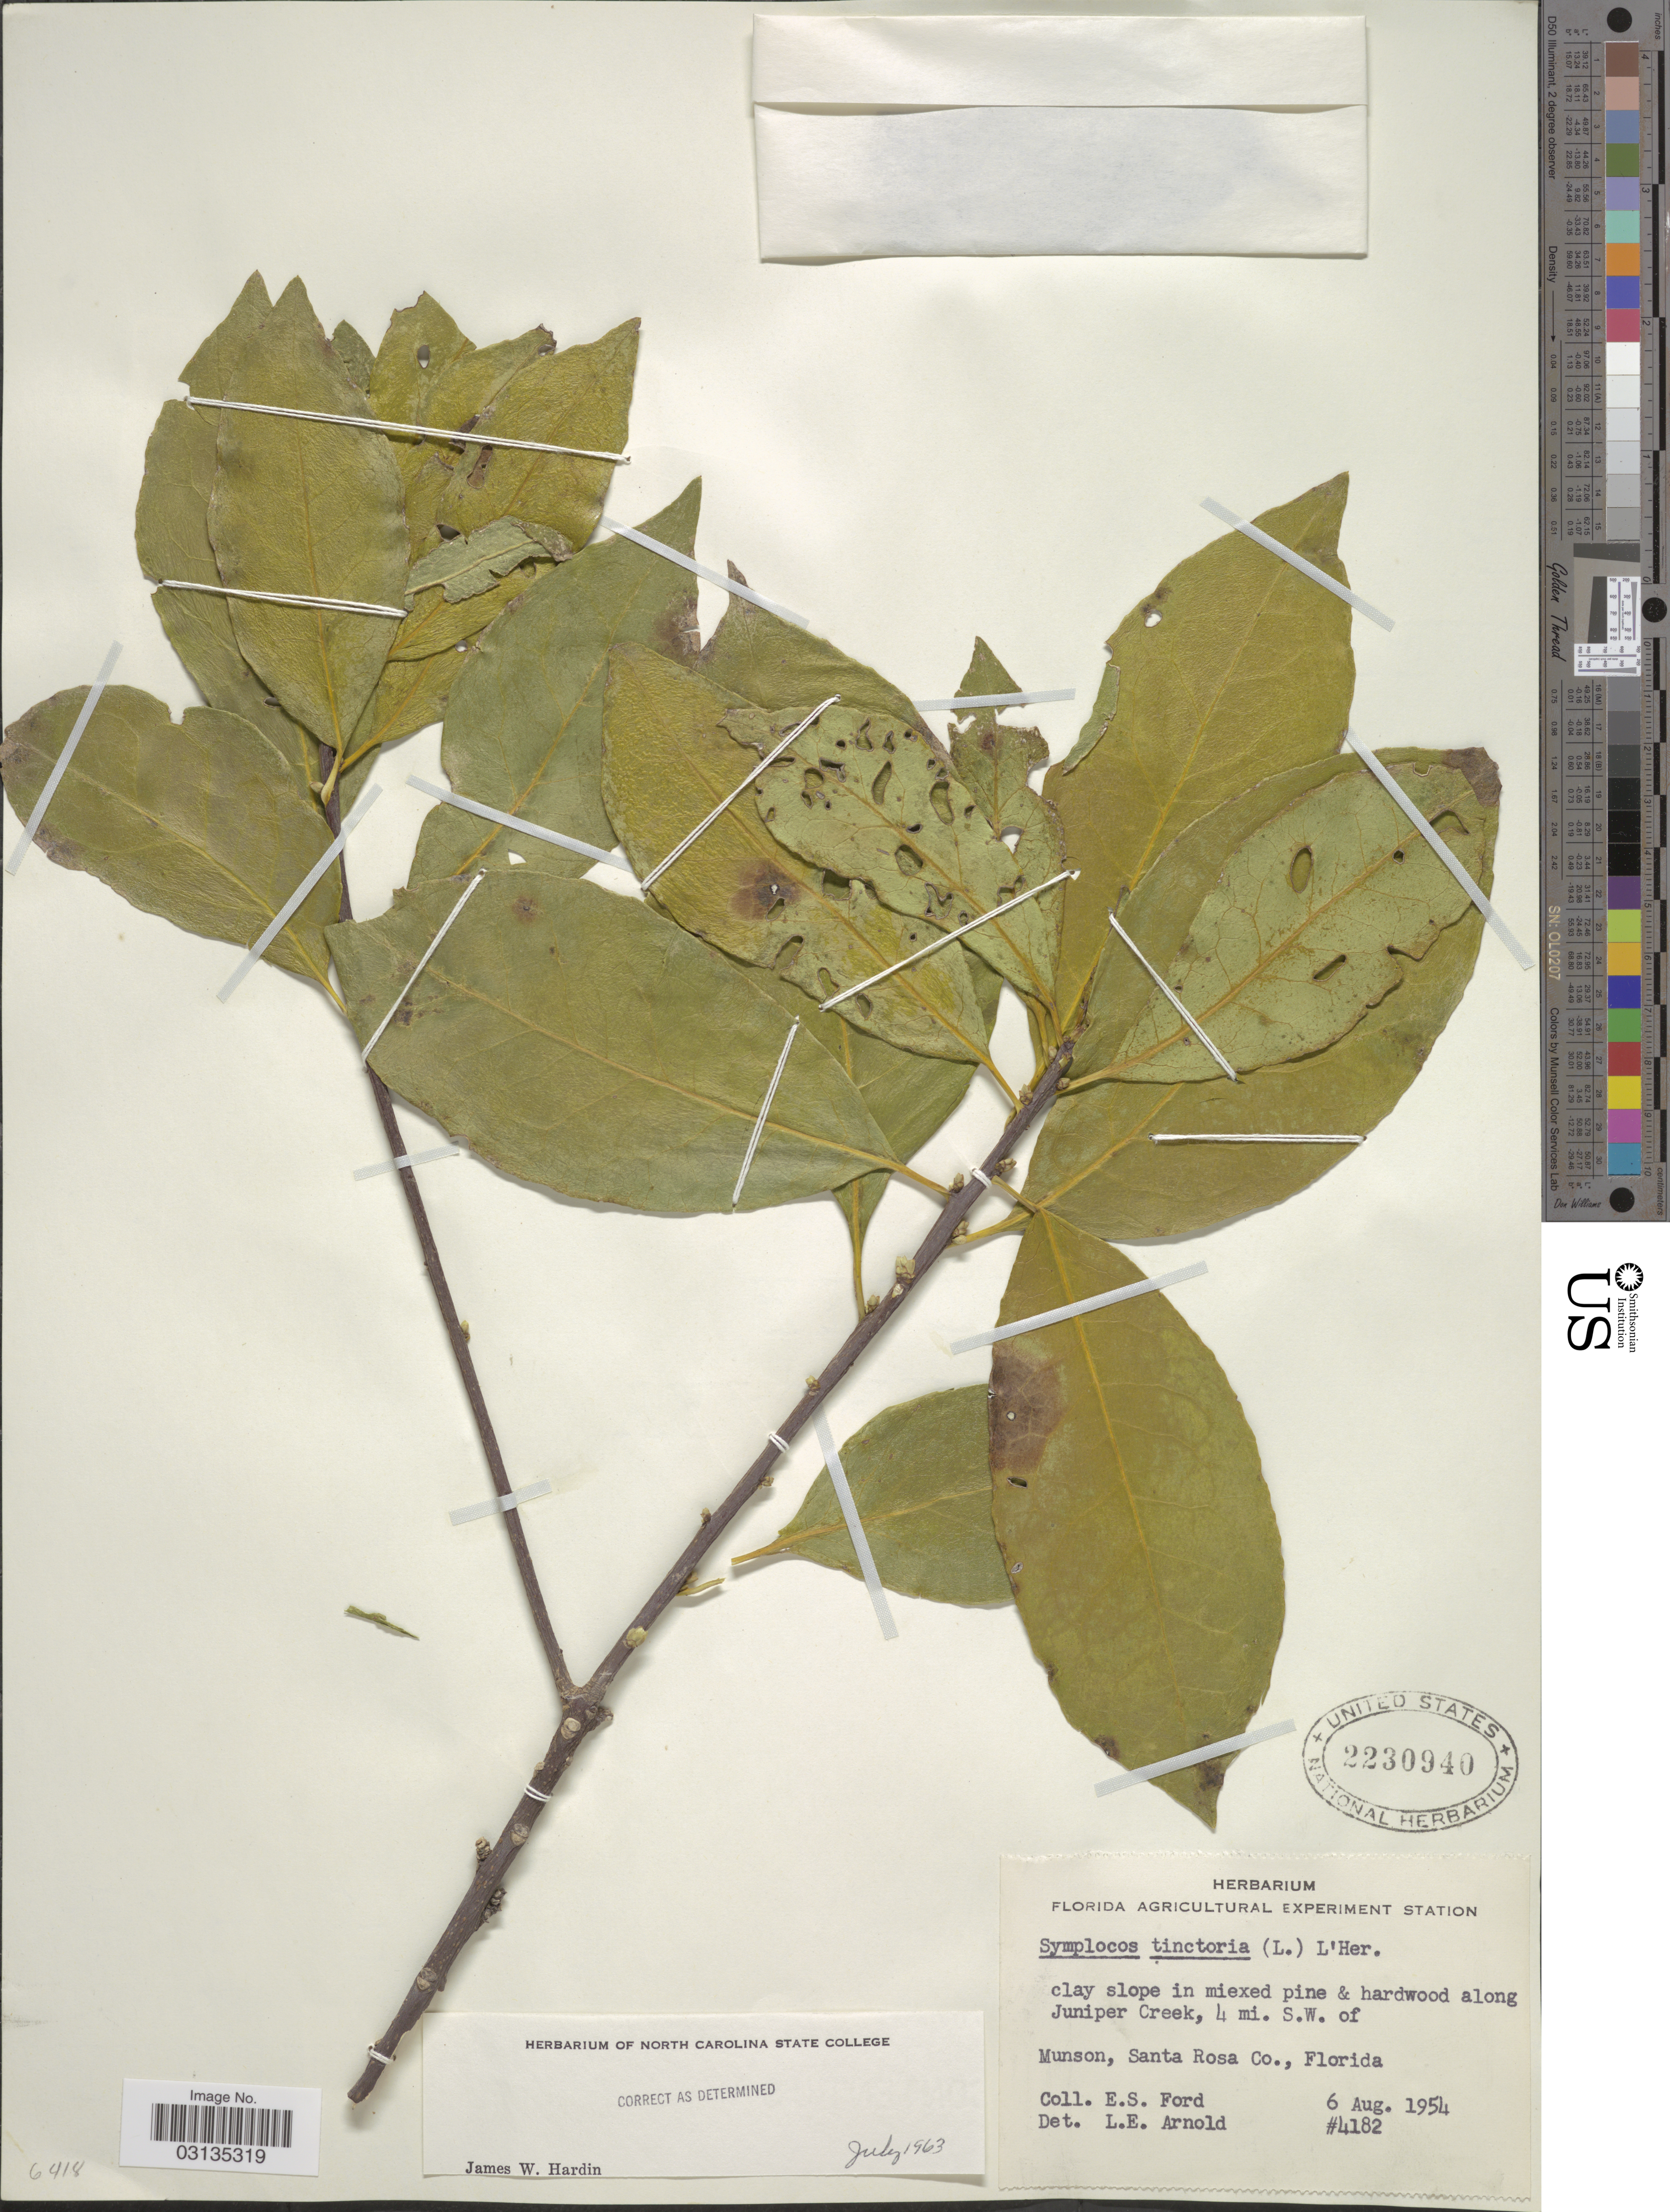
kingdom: Plantae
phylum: Tracheophyta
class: Magnoliopsida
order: Ericales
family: Symplocaceae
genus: Symplocos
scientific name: Symplocos tinctoria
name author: (L.) L'Hér.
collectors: E. Ford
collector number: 4182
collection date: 1954-08-06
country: United States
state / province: Florida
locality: Clay slope in miexed pine & hardwood along Juniper Creek, 4 mi. S.W. of Munson, Santa Rosa Co.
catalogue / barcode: US 2230940